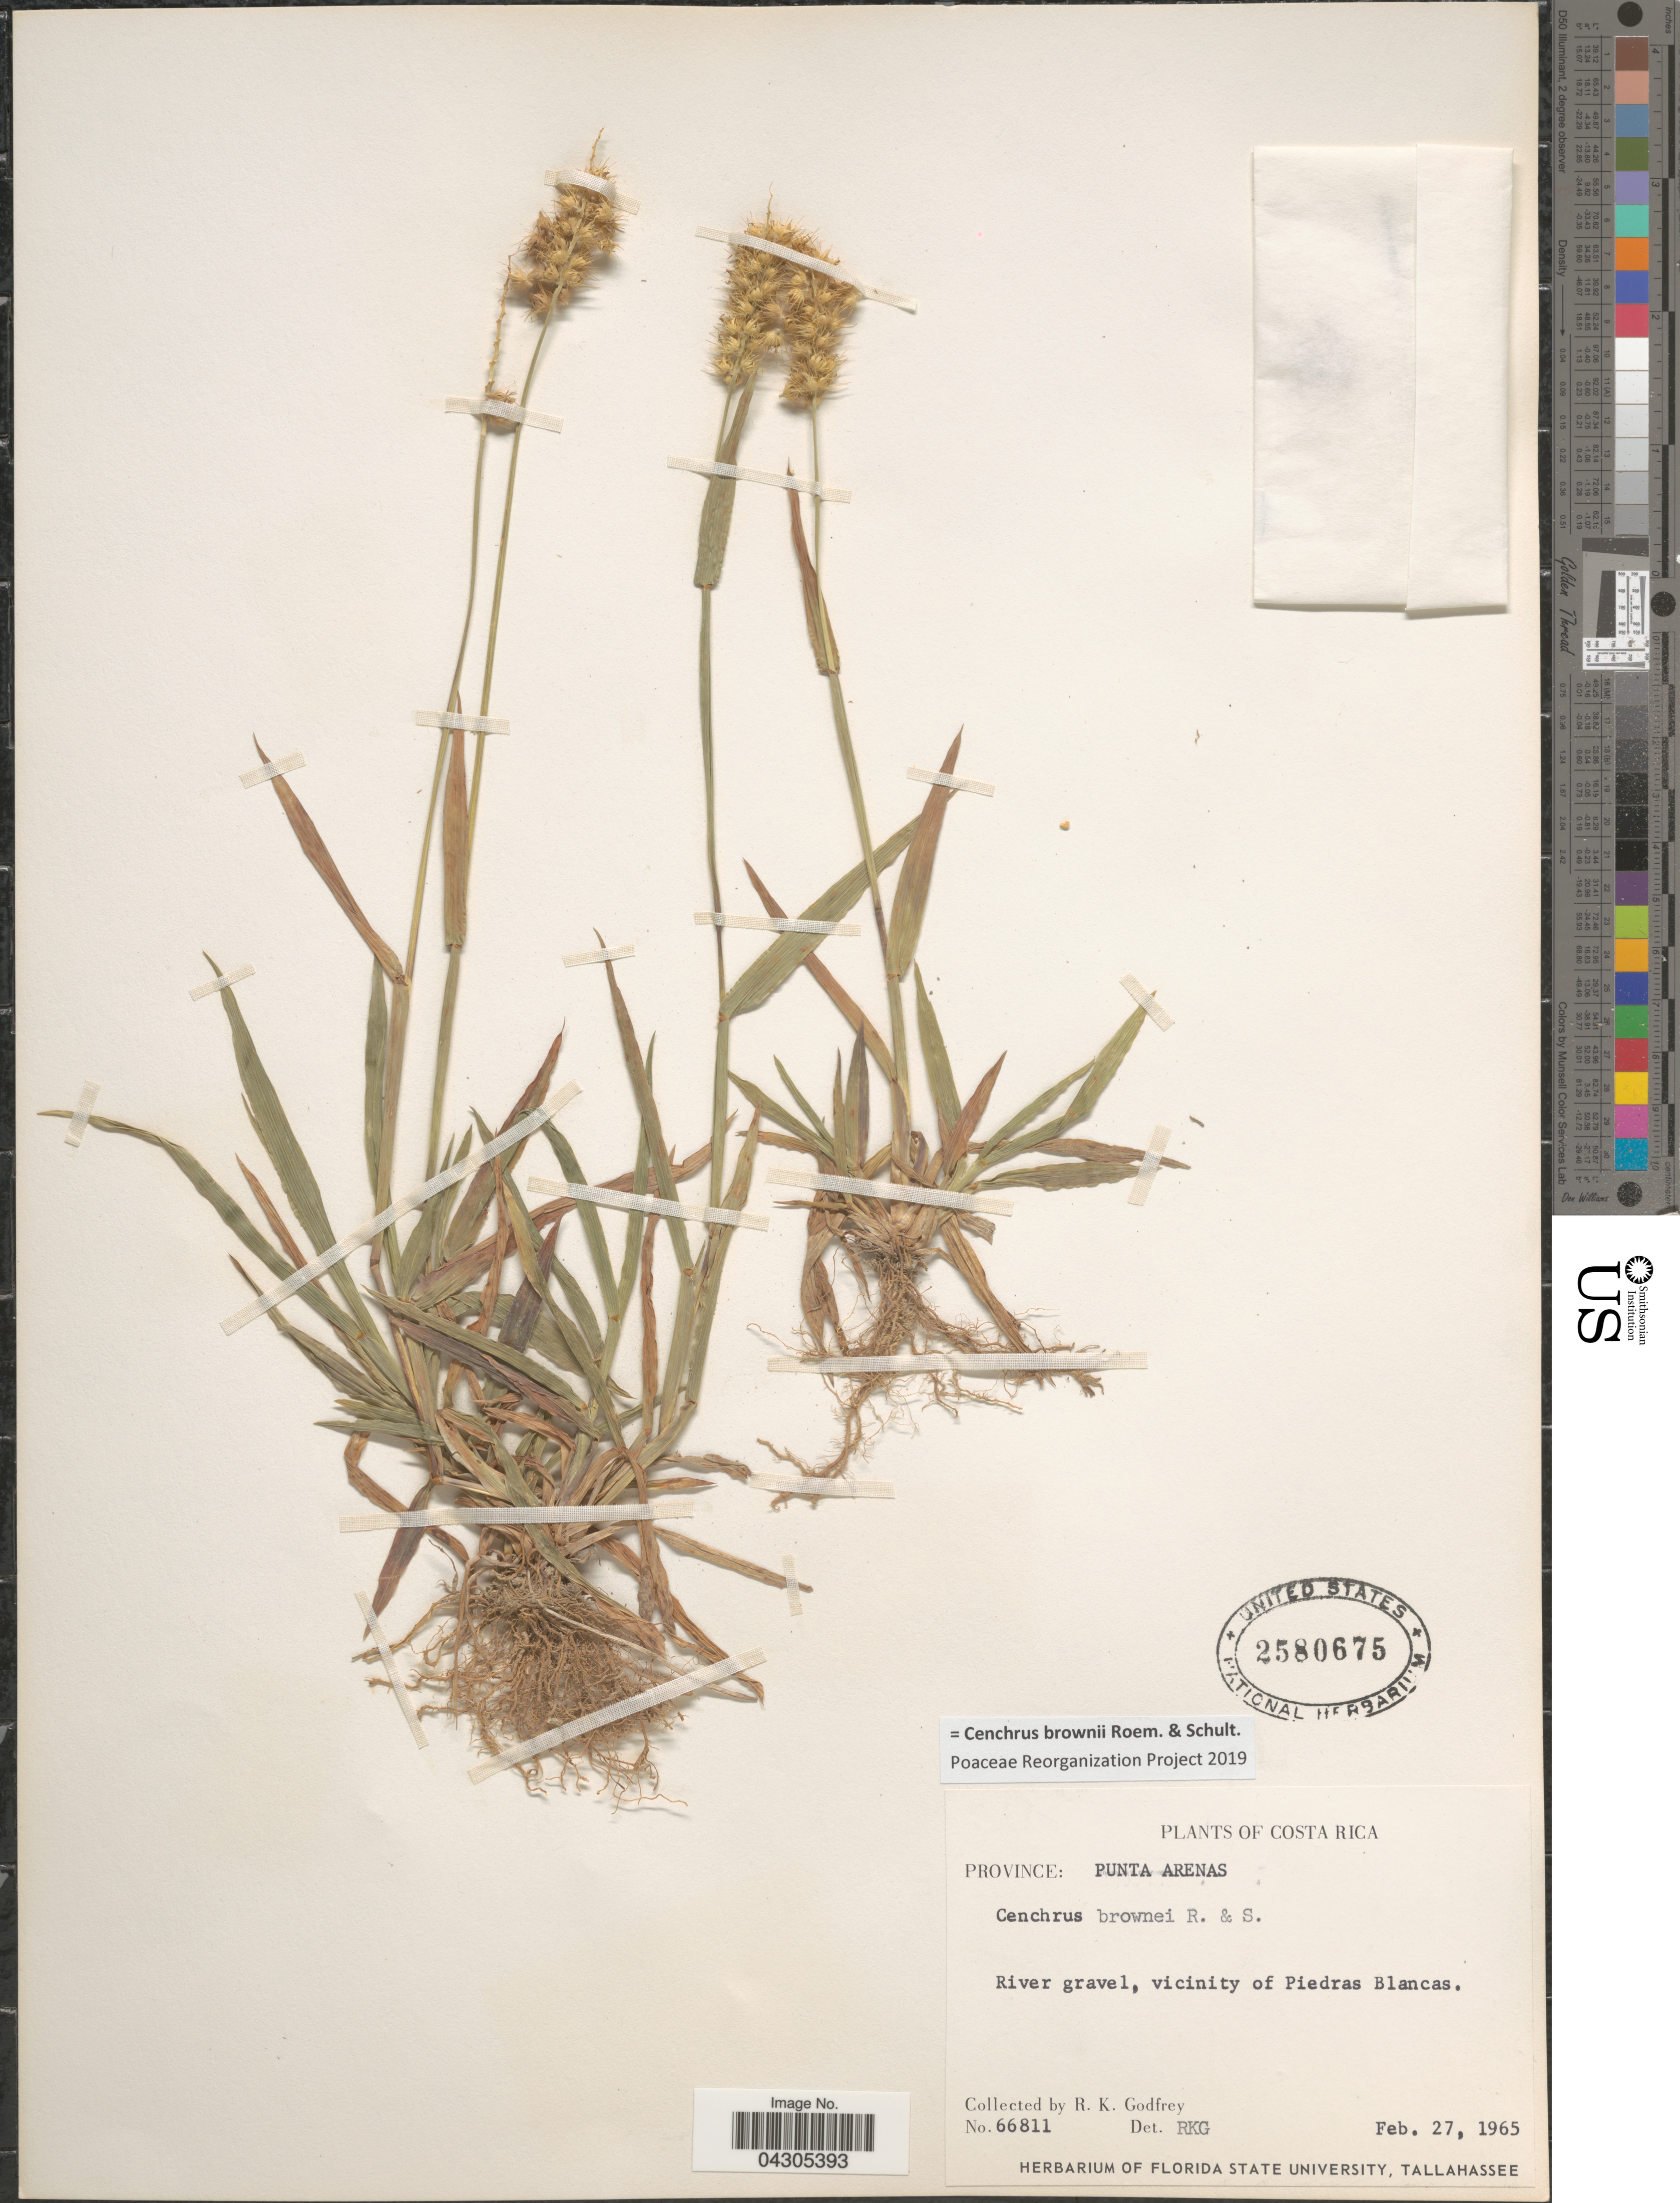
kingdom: Plantae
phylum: Tracheophyta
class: Liliopsida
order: Poales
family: Poaceae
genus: Cenchrus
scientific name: Cenchrus brownii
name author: Roem. & Schult.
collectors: R. K. Godfrey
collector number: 66811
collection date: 1965-02-27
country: Costa Rica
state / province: Puntarenas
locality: Province: Punta Arenas. River gravel, vicinity of Piedras Blancas.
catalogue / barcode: US 2580675